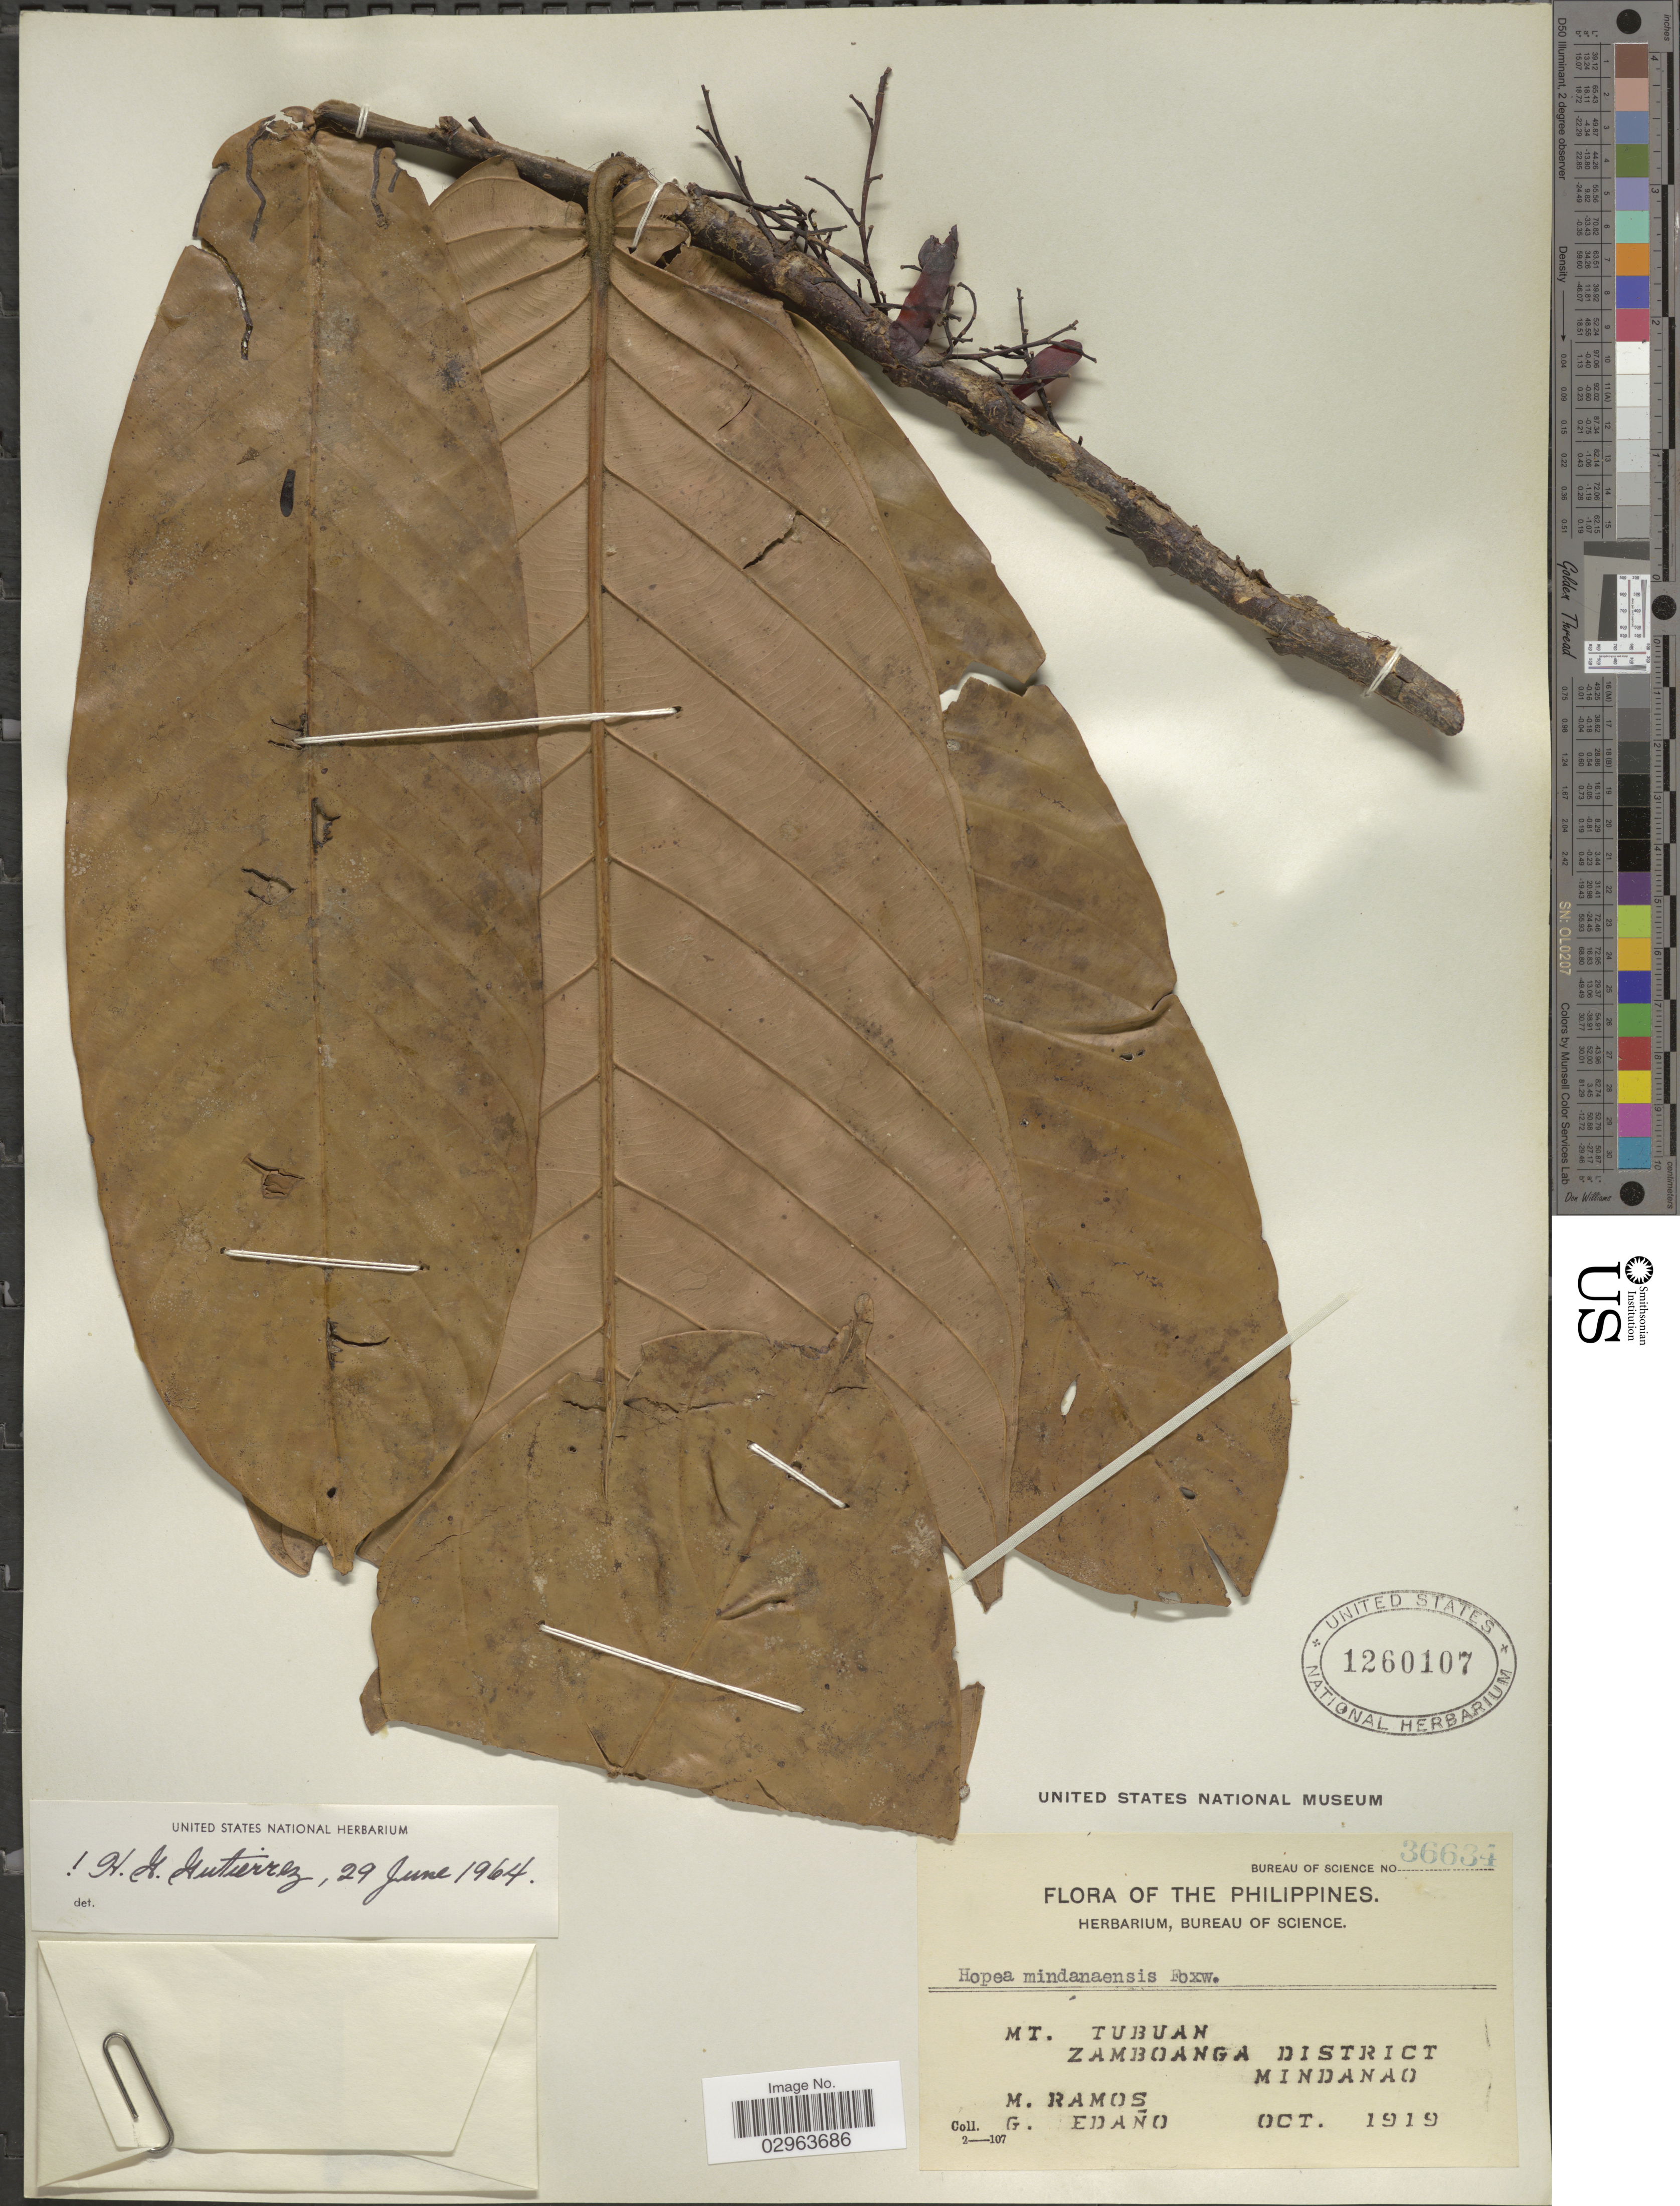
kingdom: Plantae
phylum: Tracheophyta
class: Magnoliopsida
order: Malvales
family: Dipterocarpaceae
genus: Hopea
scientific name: Hopea mindanensis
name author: Foxw.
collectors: M. Ramos & G. Edaño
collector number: Bureau of Science 36634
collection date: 1919-10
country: Philippines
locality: Mt. Tubuan. Zamboanga District Mindanao.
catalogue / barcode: US 1260107